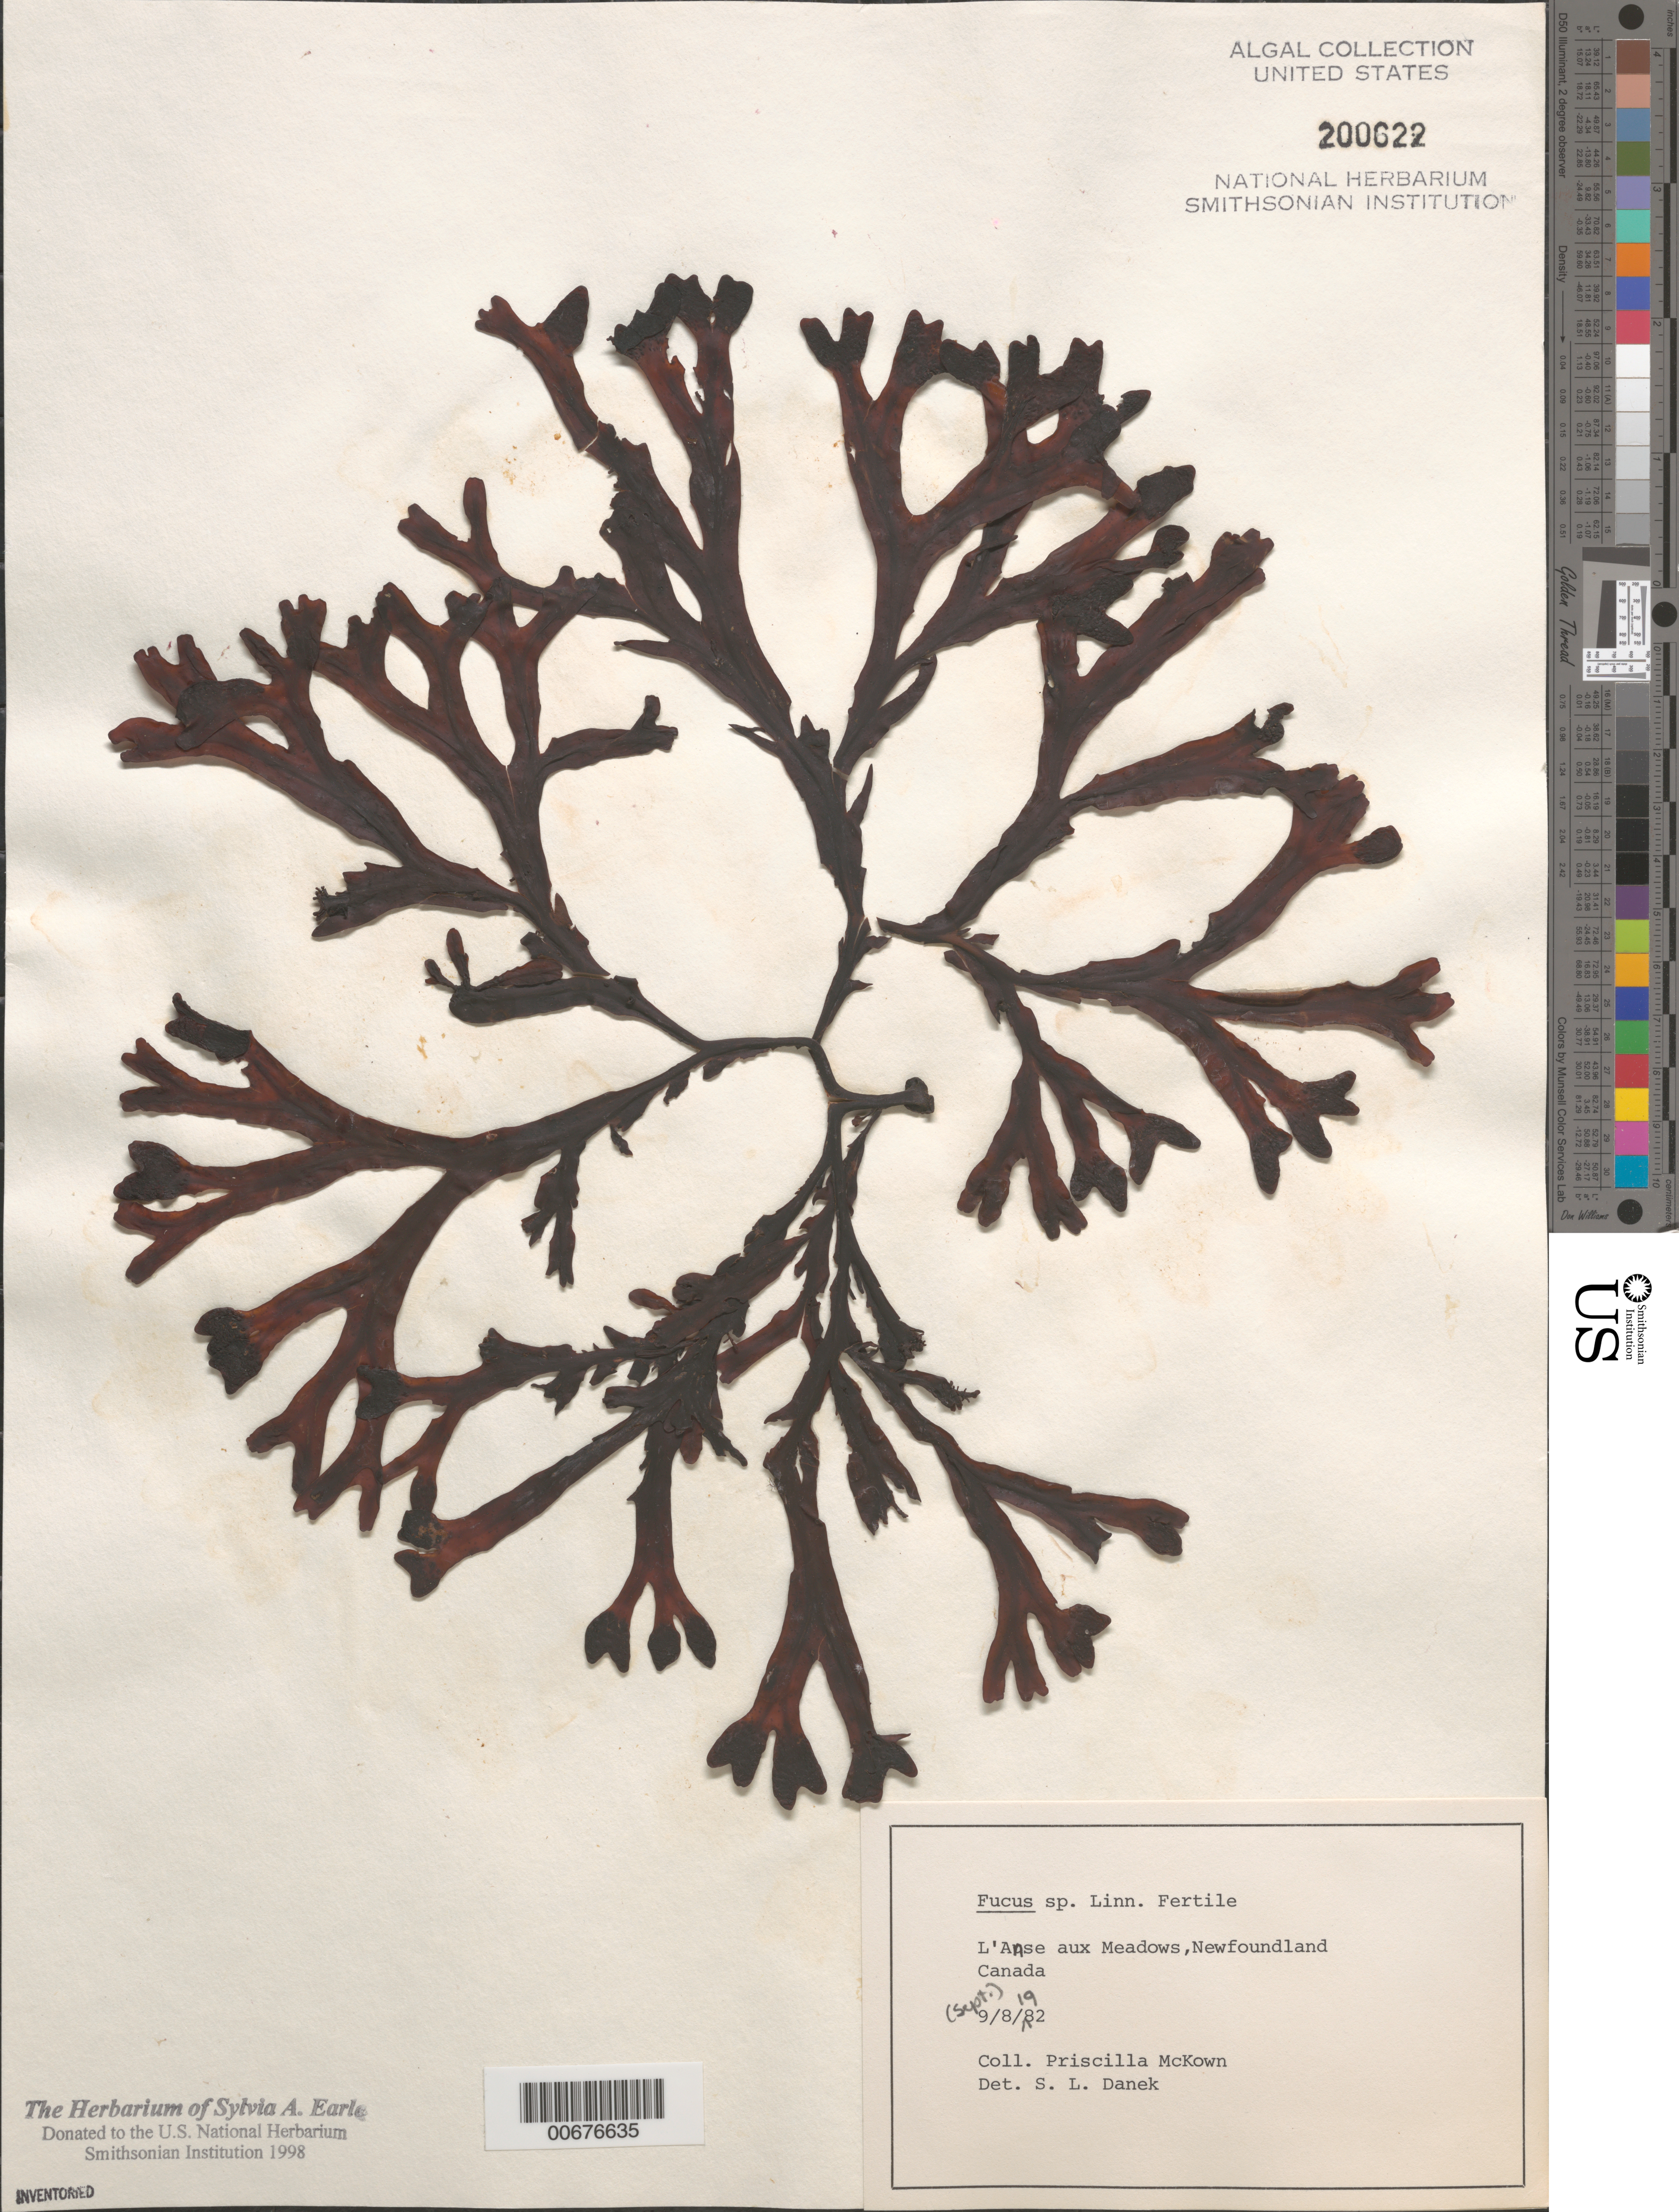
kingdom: Chromista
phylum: Ochrophyta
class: Phaeophyceae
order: Fucales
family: Fucaceae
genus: Fucus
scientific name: Fucus sp.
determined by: Danek, S. L.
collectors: P. McKown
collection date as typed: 08 Sep 1982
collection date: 1982-09-08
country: Canada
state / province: Newfoundland and Labrador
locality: L'Anse aux Meadows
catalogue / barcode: US 200622